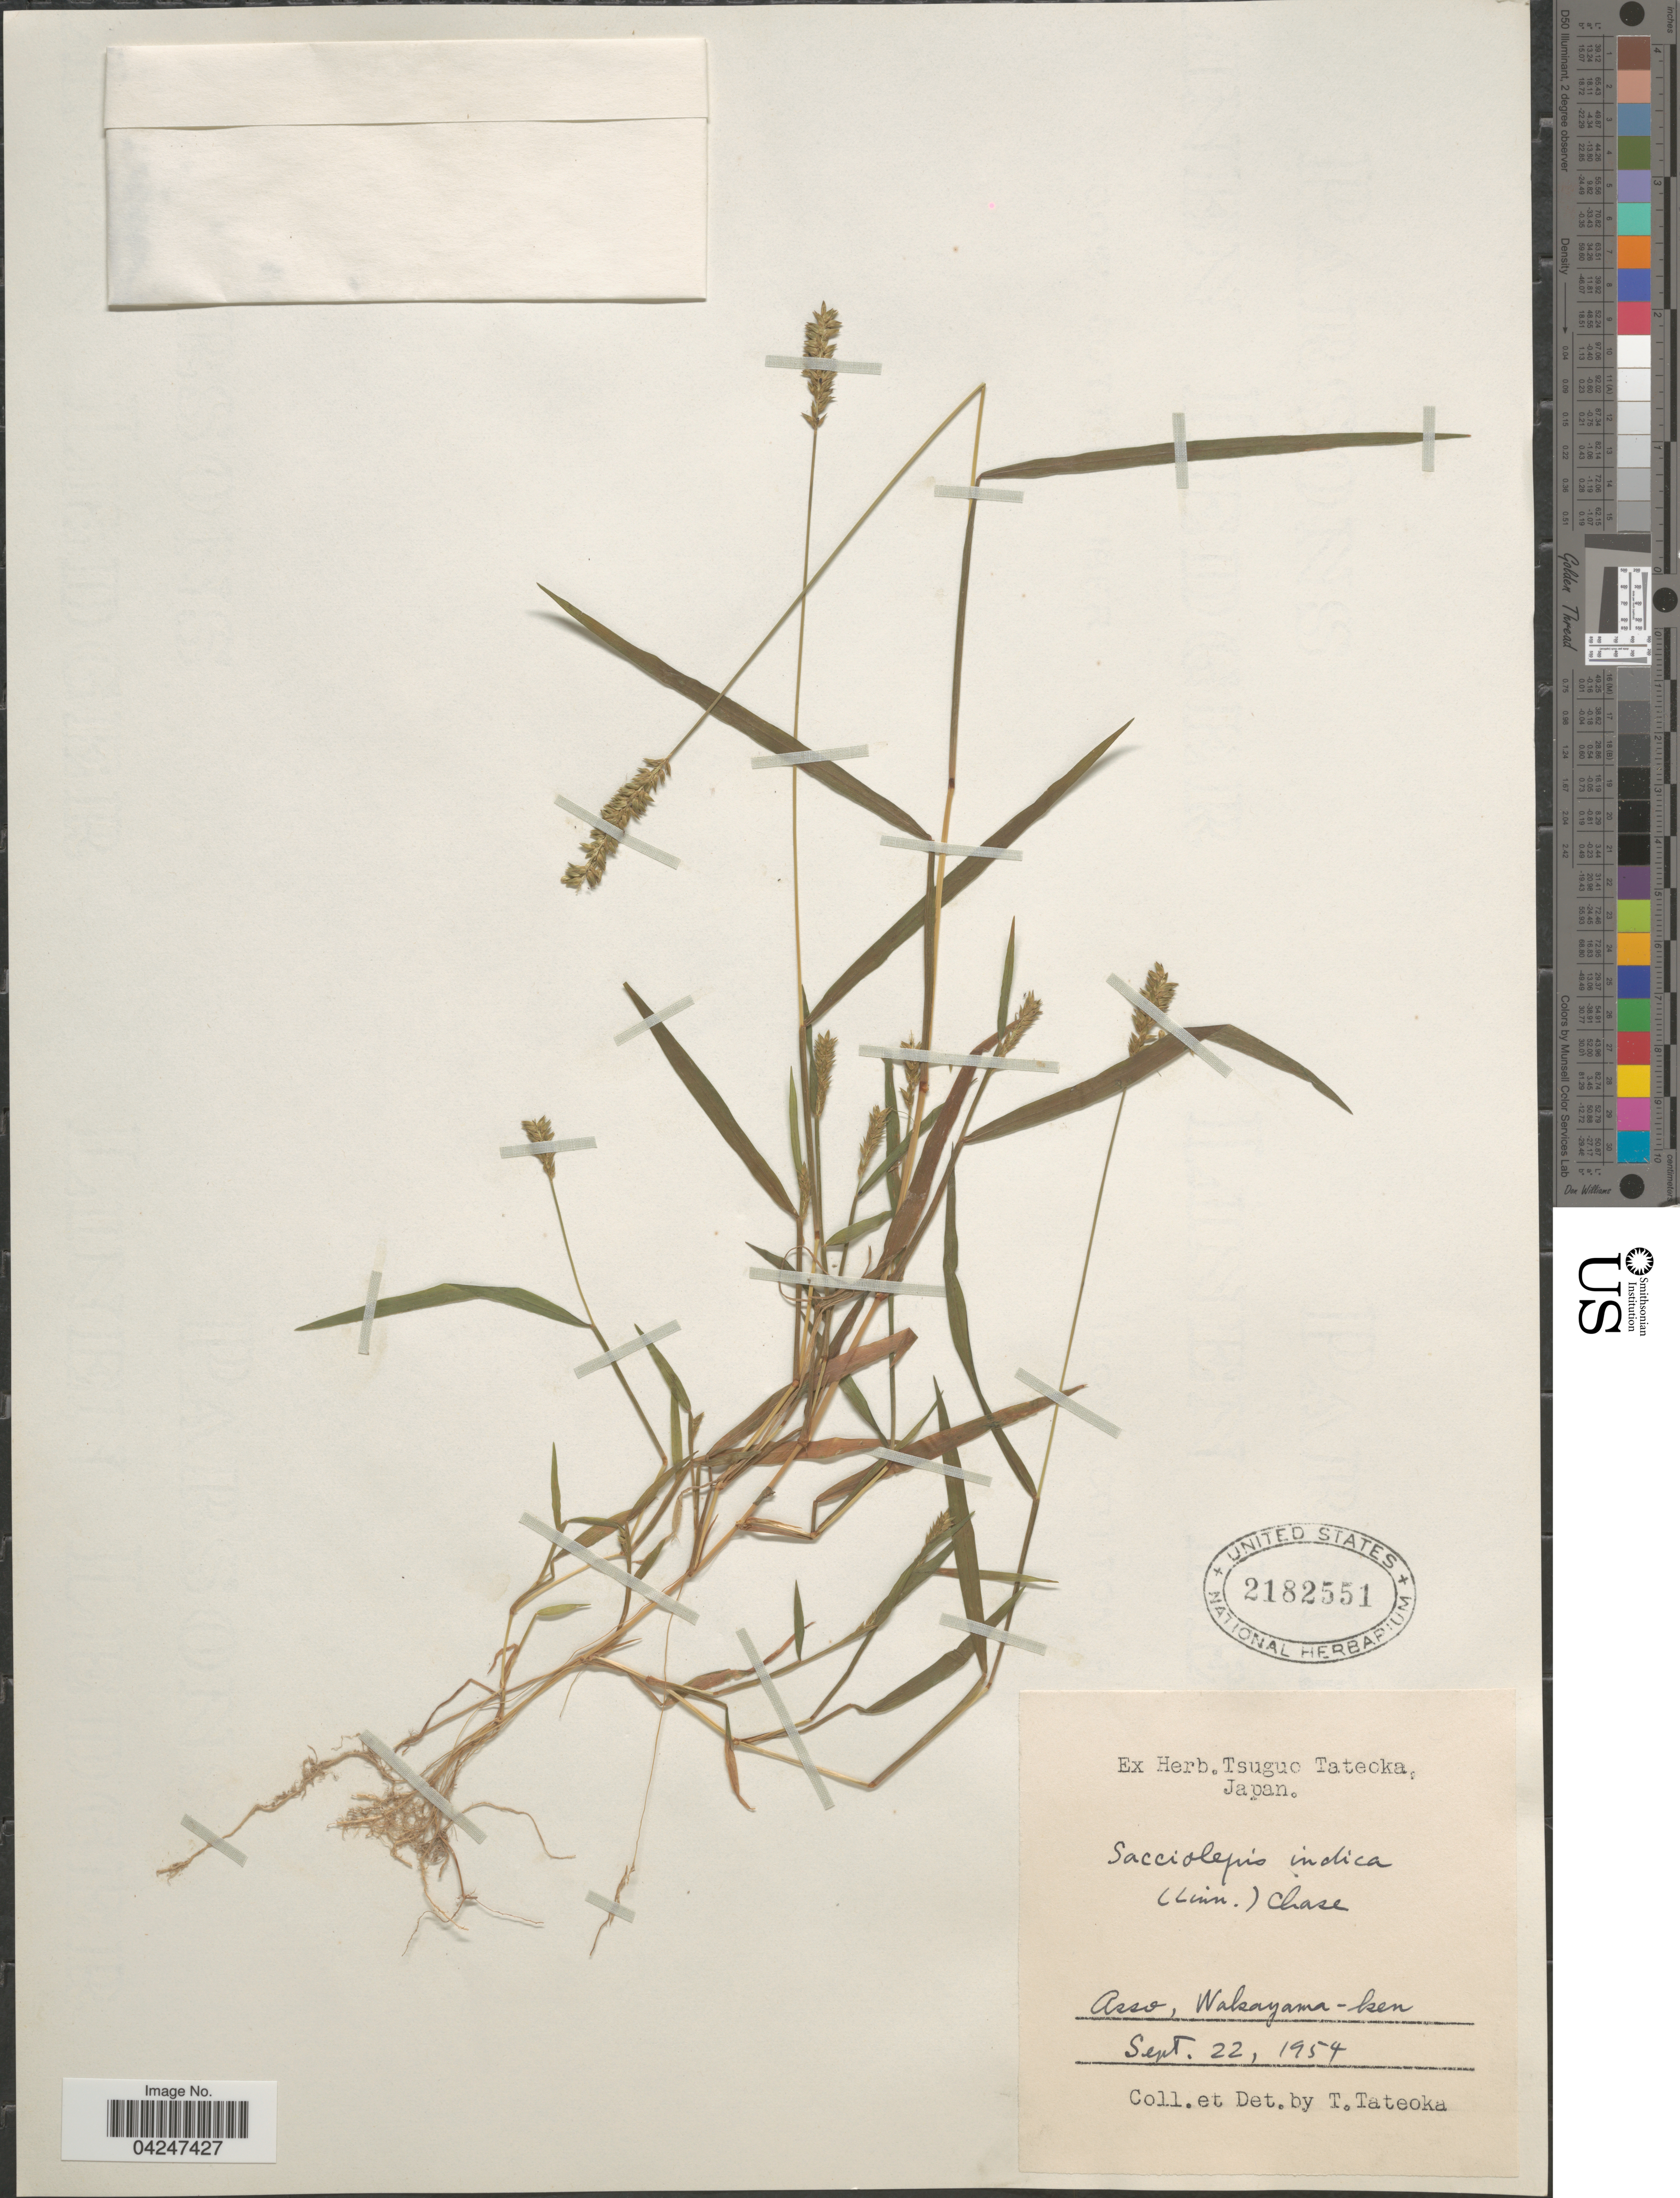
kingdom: Plantae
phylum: Tracheophyta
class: Liliopsida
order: Poales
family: Poaceae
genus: Sacciolepis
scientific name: Sacciolepis indica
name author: (L.) Chase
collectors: T. Tateoka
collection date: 1954-09-22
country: Japan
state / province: Wakayama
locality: Asso, Wakayama-ken.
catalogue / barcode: US 2182551